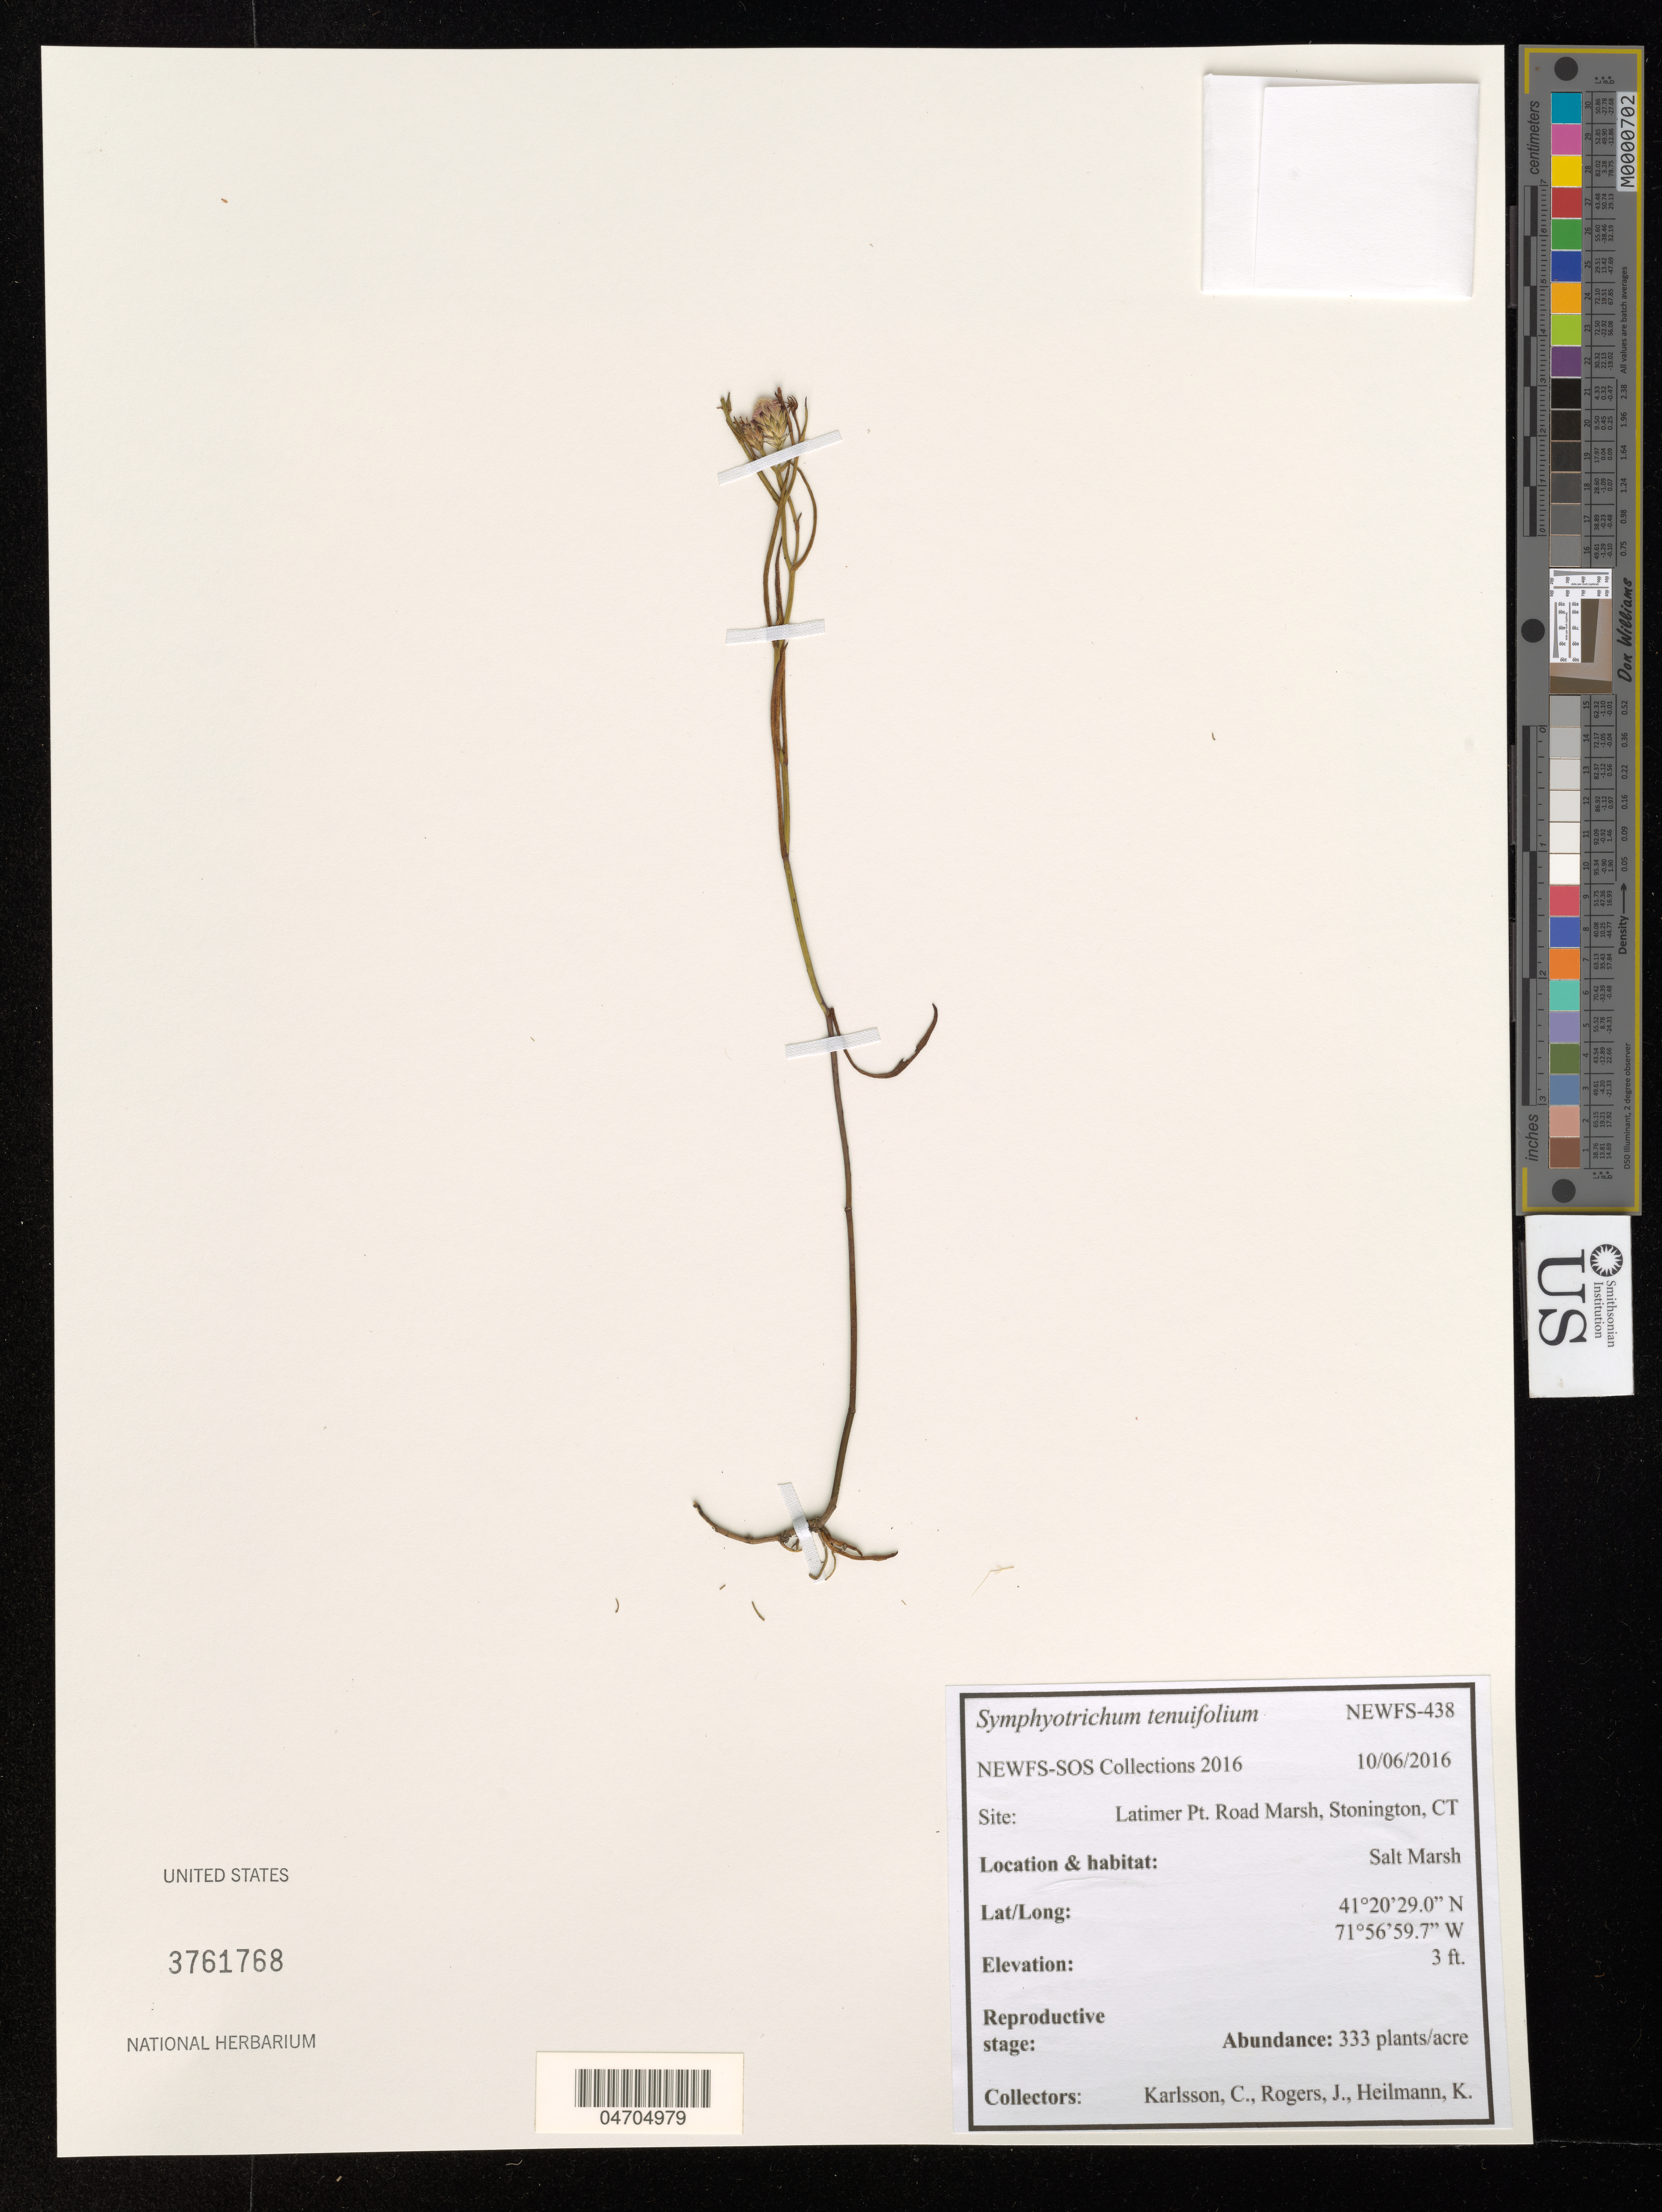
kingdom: Plantae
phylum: Tracheophyta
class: Magnoliopsida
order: Asterales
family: Asteraceae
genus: Symphyotrichum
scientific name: Symphyotrichum tenuifolium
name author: (L.) G.L. Nesom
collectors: C. Karlsson, J. Rogers & K. Heilmann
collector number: NEWFS-438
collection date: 2016-10-06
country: United States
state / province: Connecticut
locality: Site: Latimer Pt. Road Marsh, Stonington, CT. Salt Marsh.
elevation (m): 1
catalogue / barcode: US 3761768